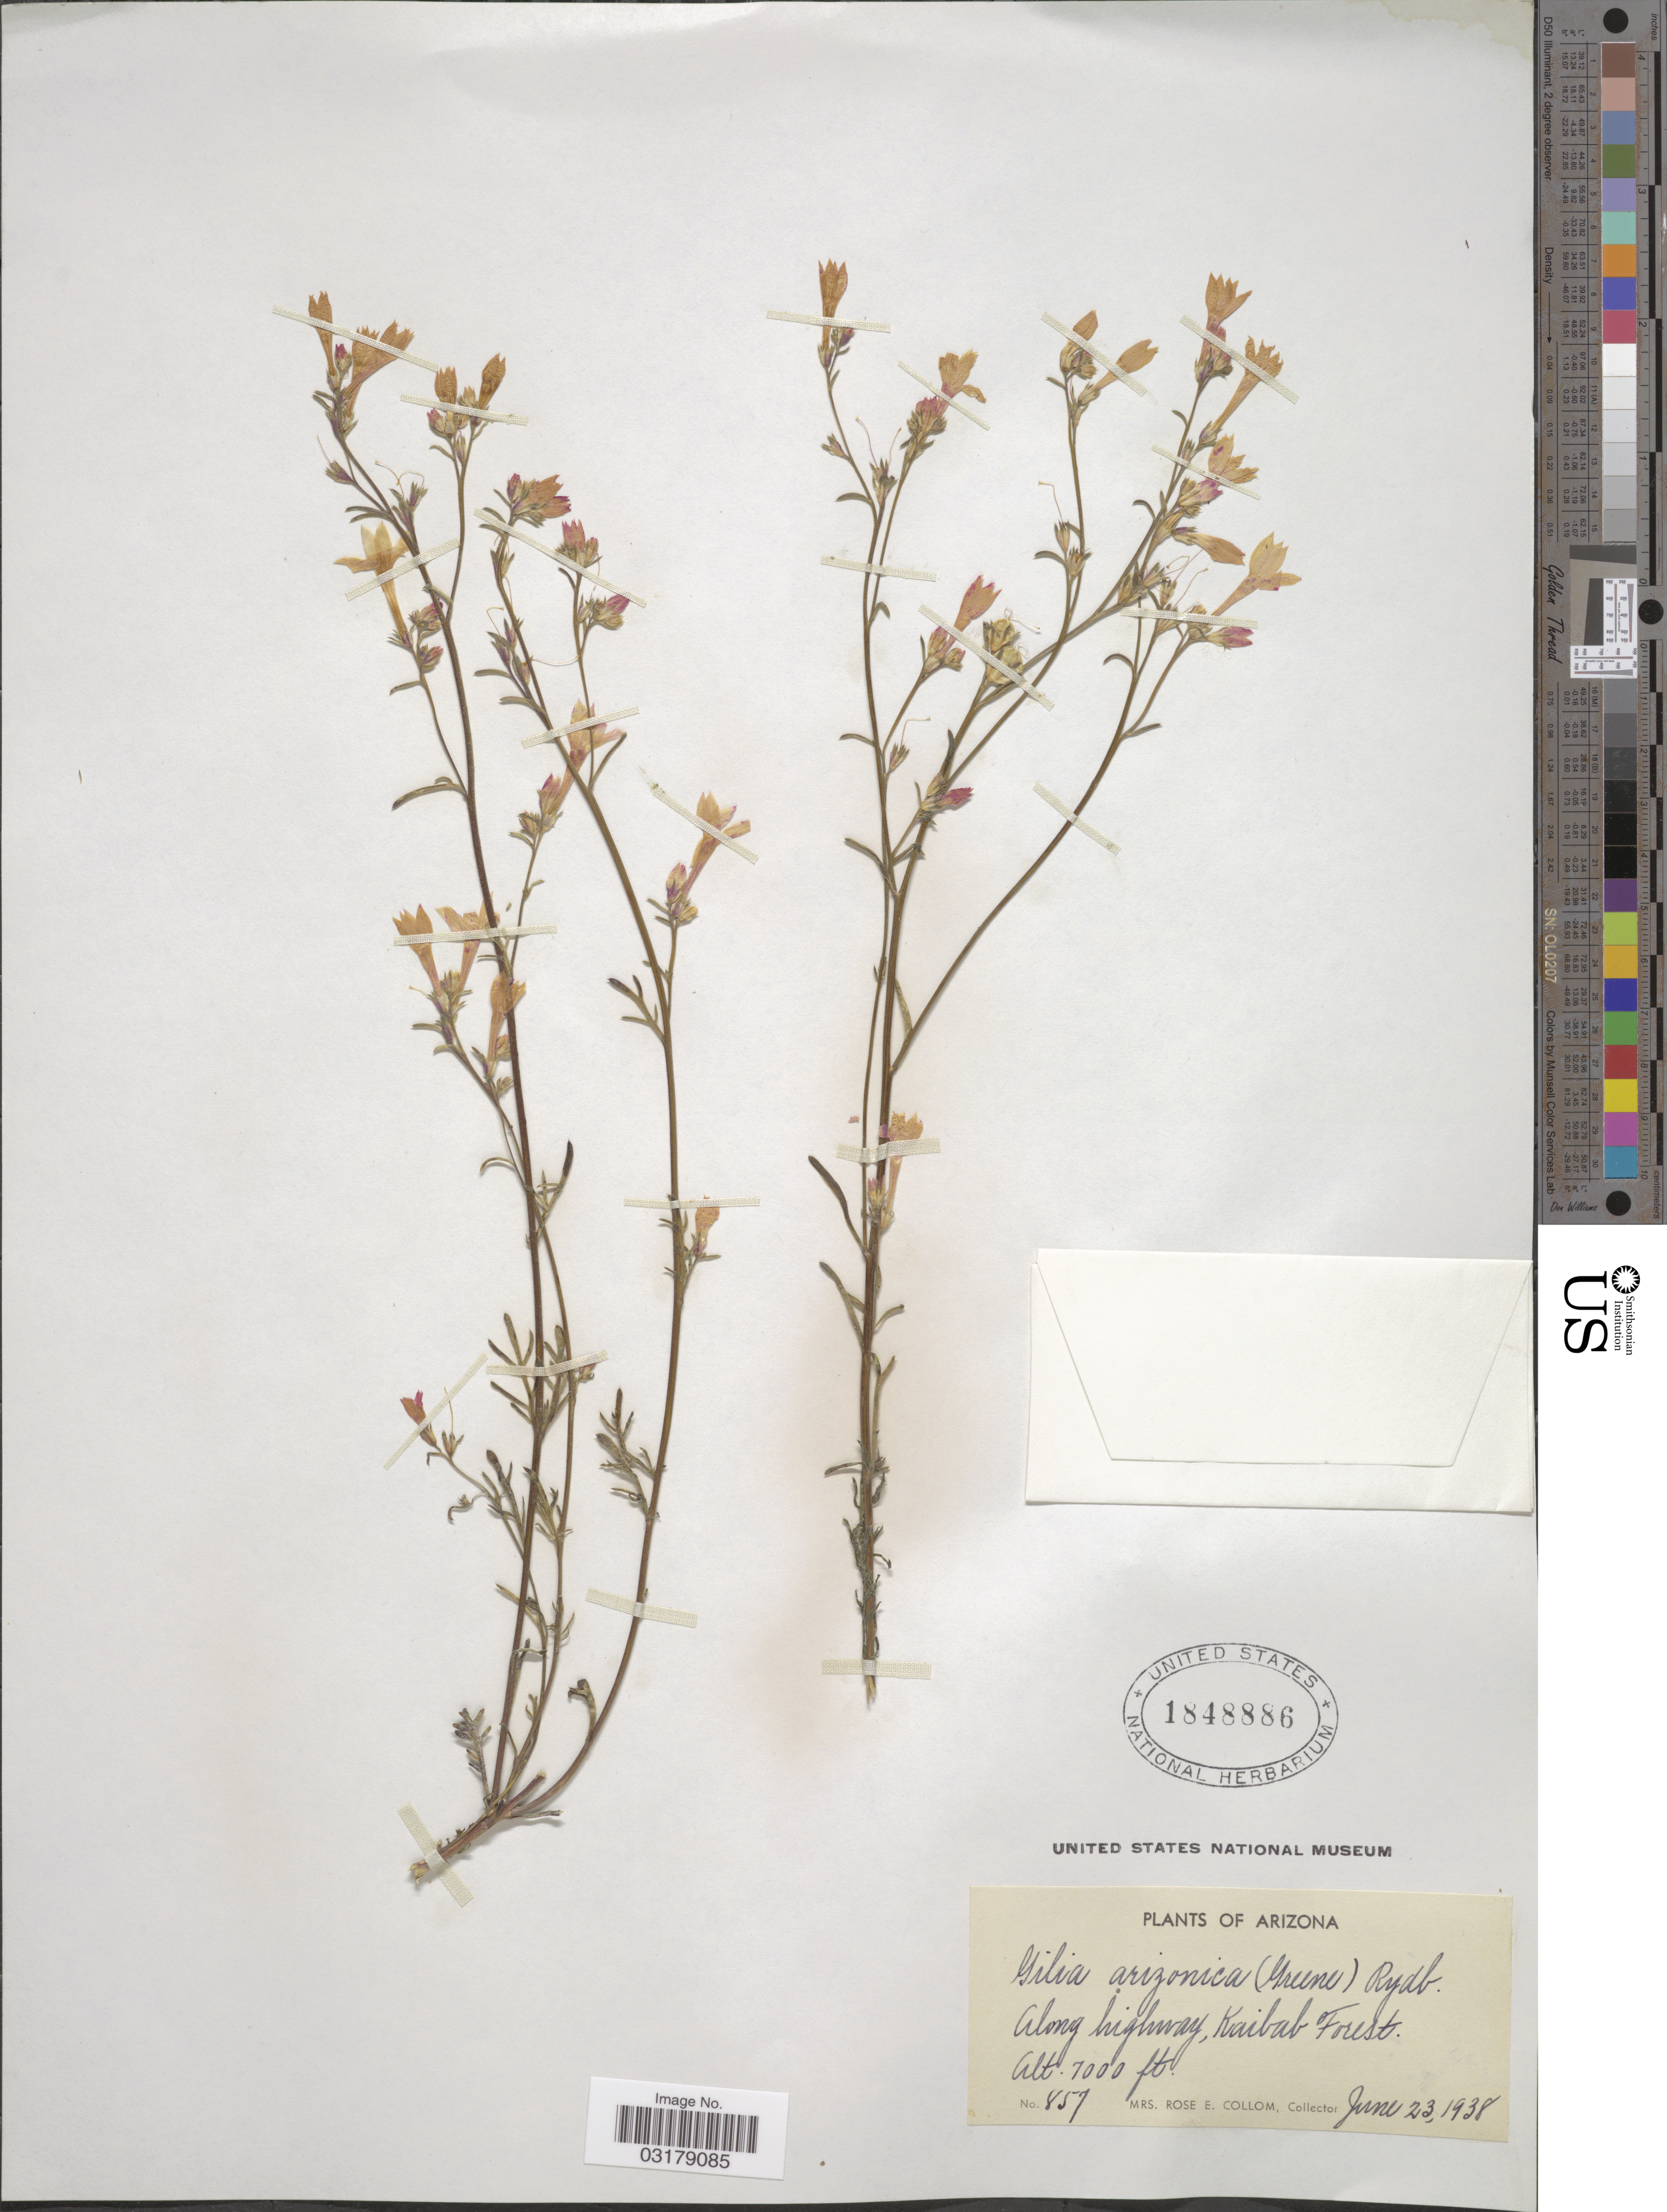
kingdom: Plantae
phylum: Tracheophyta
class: Magnoliopsida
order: Ericales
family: Polemoniaceae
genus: Ipomopsis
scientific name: Ipomopsis aggregata subsp. arizonica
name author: (Greene) V.E. Grant & A.D. Grant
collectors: R. E. Collom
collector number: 857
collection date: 1938-06-23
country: United States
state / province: Arizona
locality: Along highway, Kaibab Forest.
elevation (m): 2134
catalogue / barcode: US 1848886